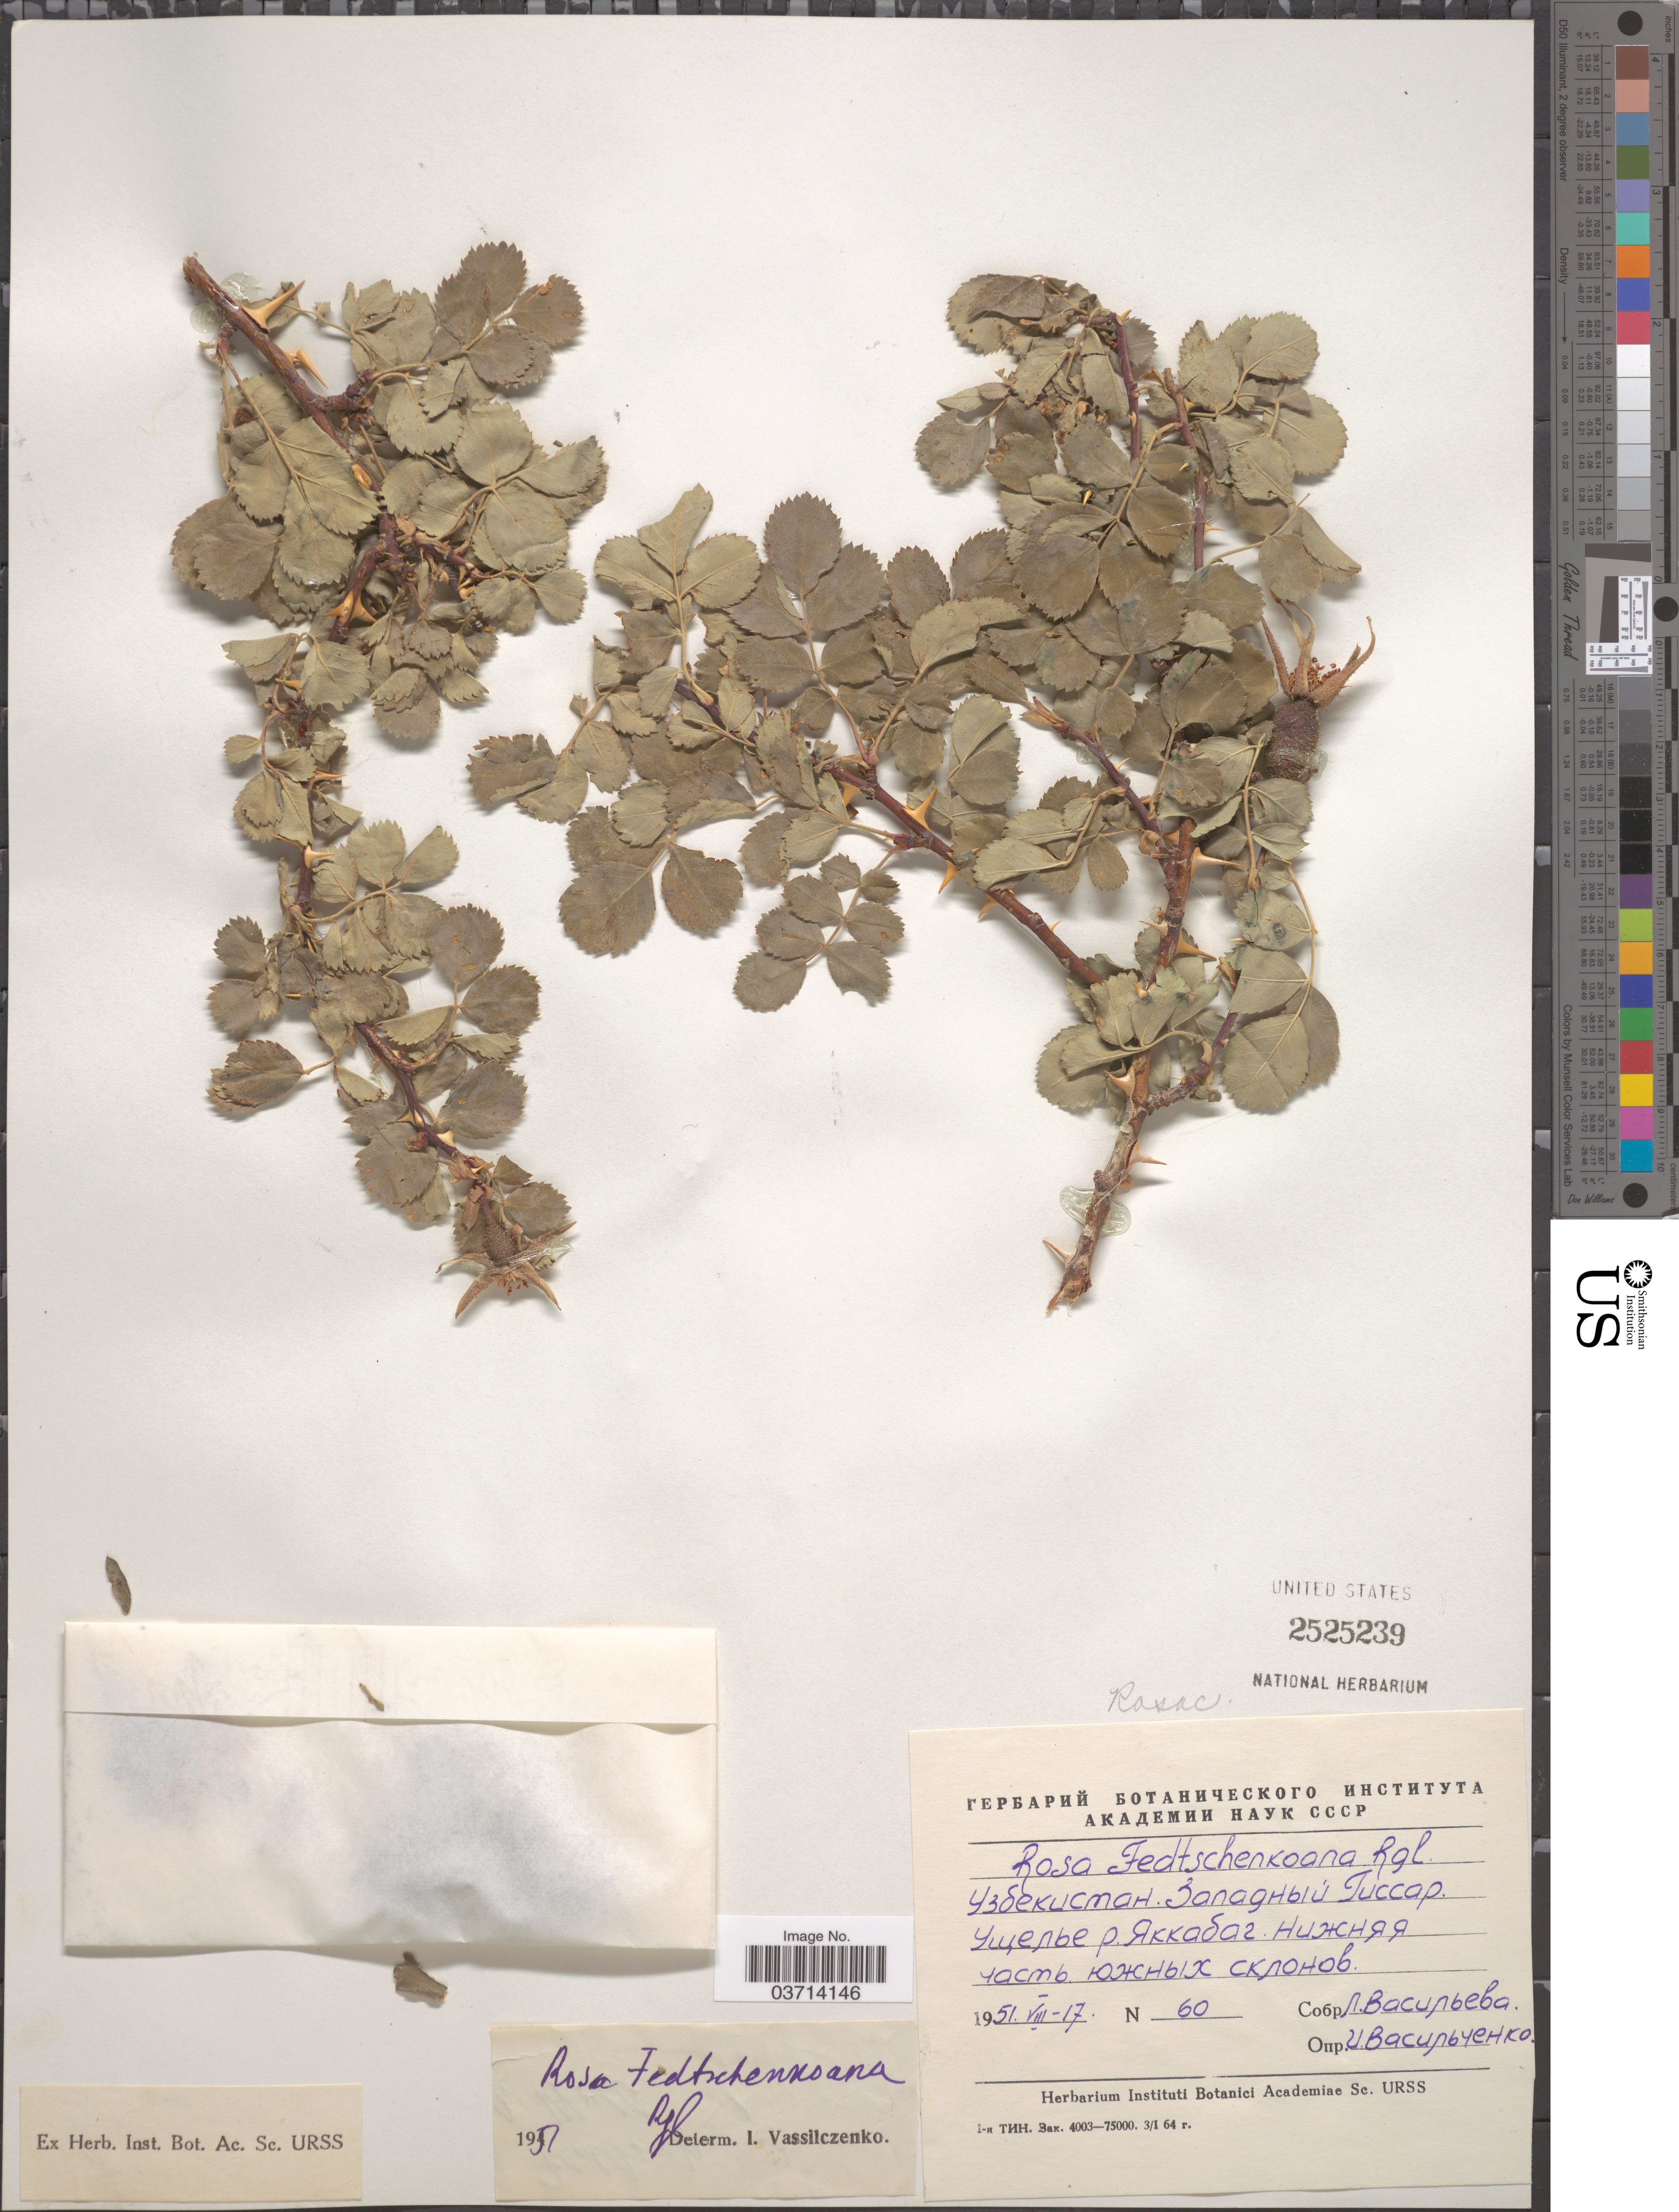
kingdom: Plantae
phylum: Tracheophyta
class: Magnoliopsida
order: Rosales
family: Rosaceae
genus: Rosa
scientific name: Rosa fedtschenkoana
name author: Regel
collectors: L. Vasileva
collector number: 60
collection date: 1951-08-17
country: Uzbekistan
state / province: Qashqadaryo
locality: Yakkabag river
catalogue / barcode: US 2525239